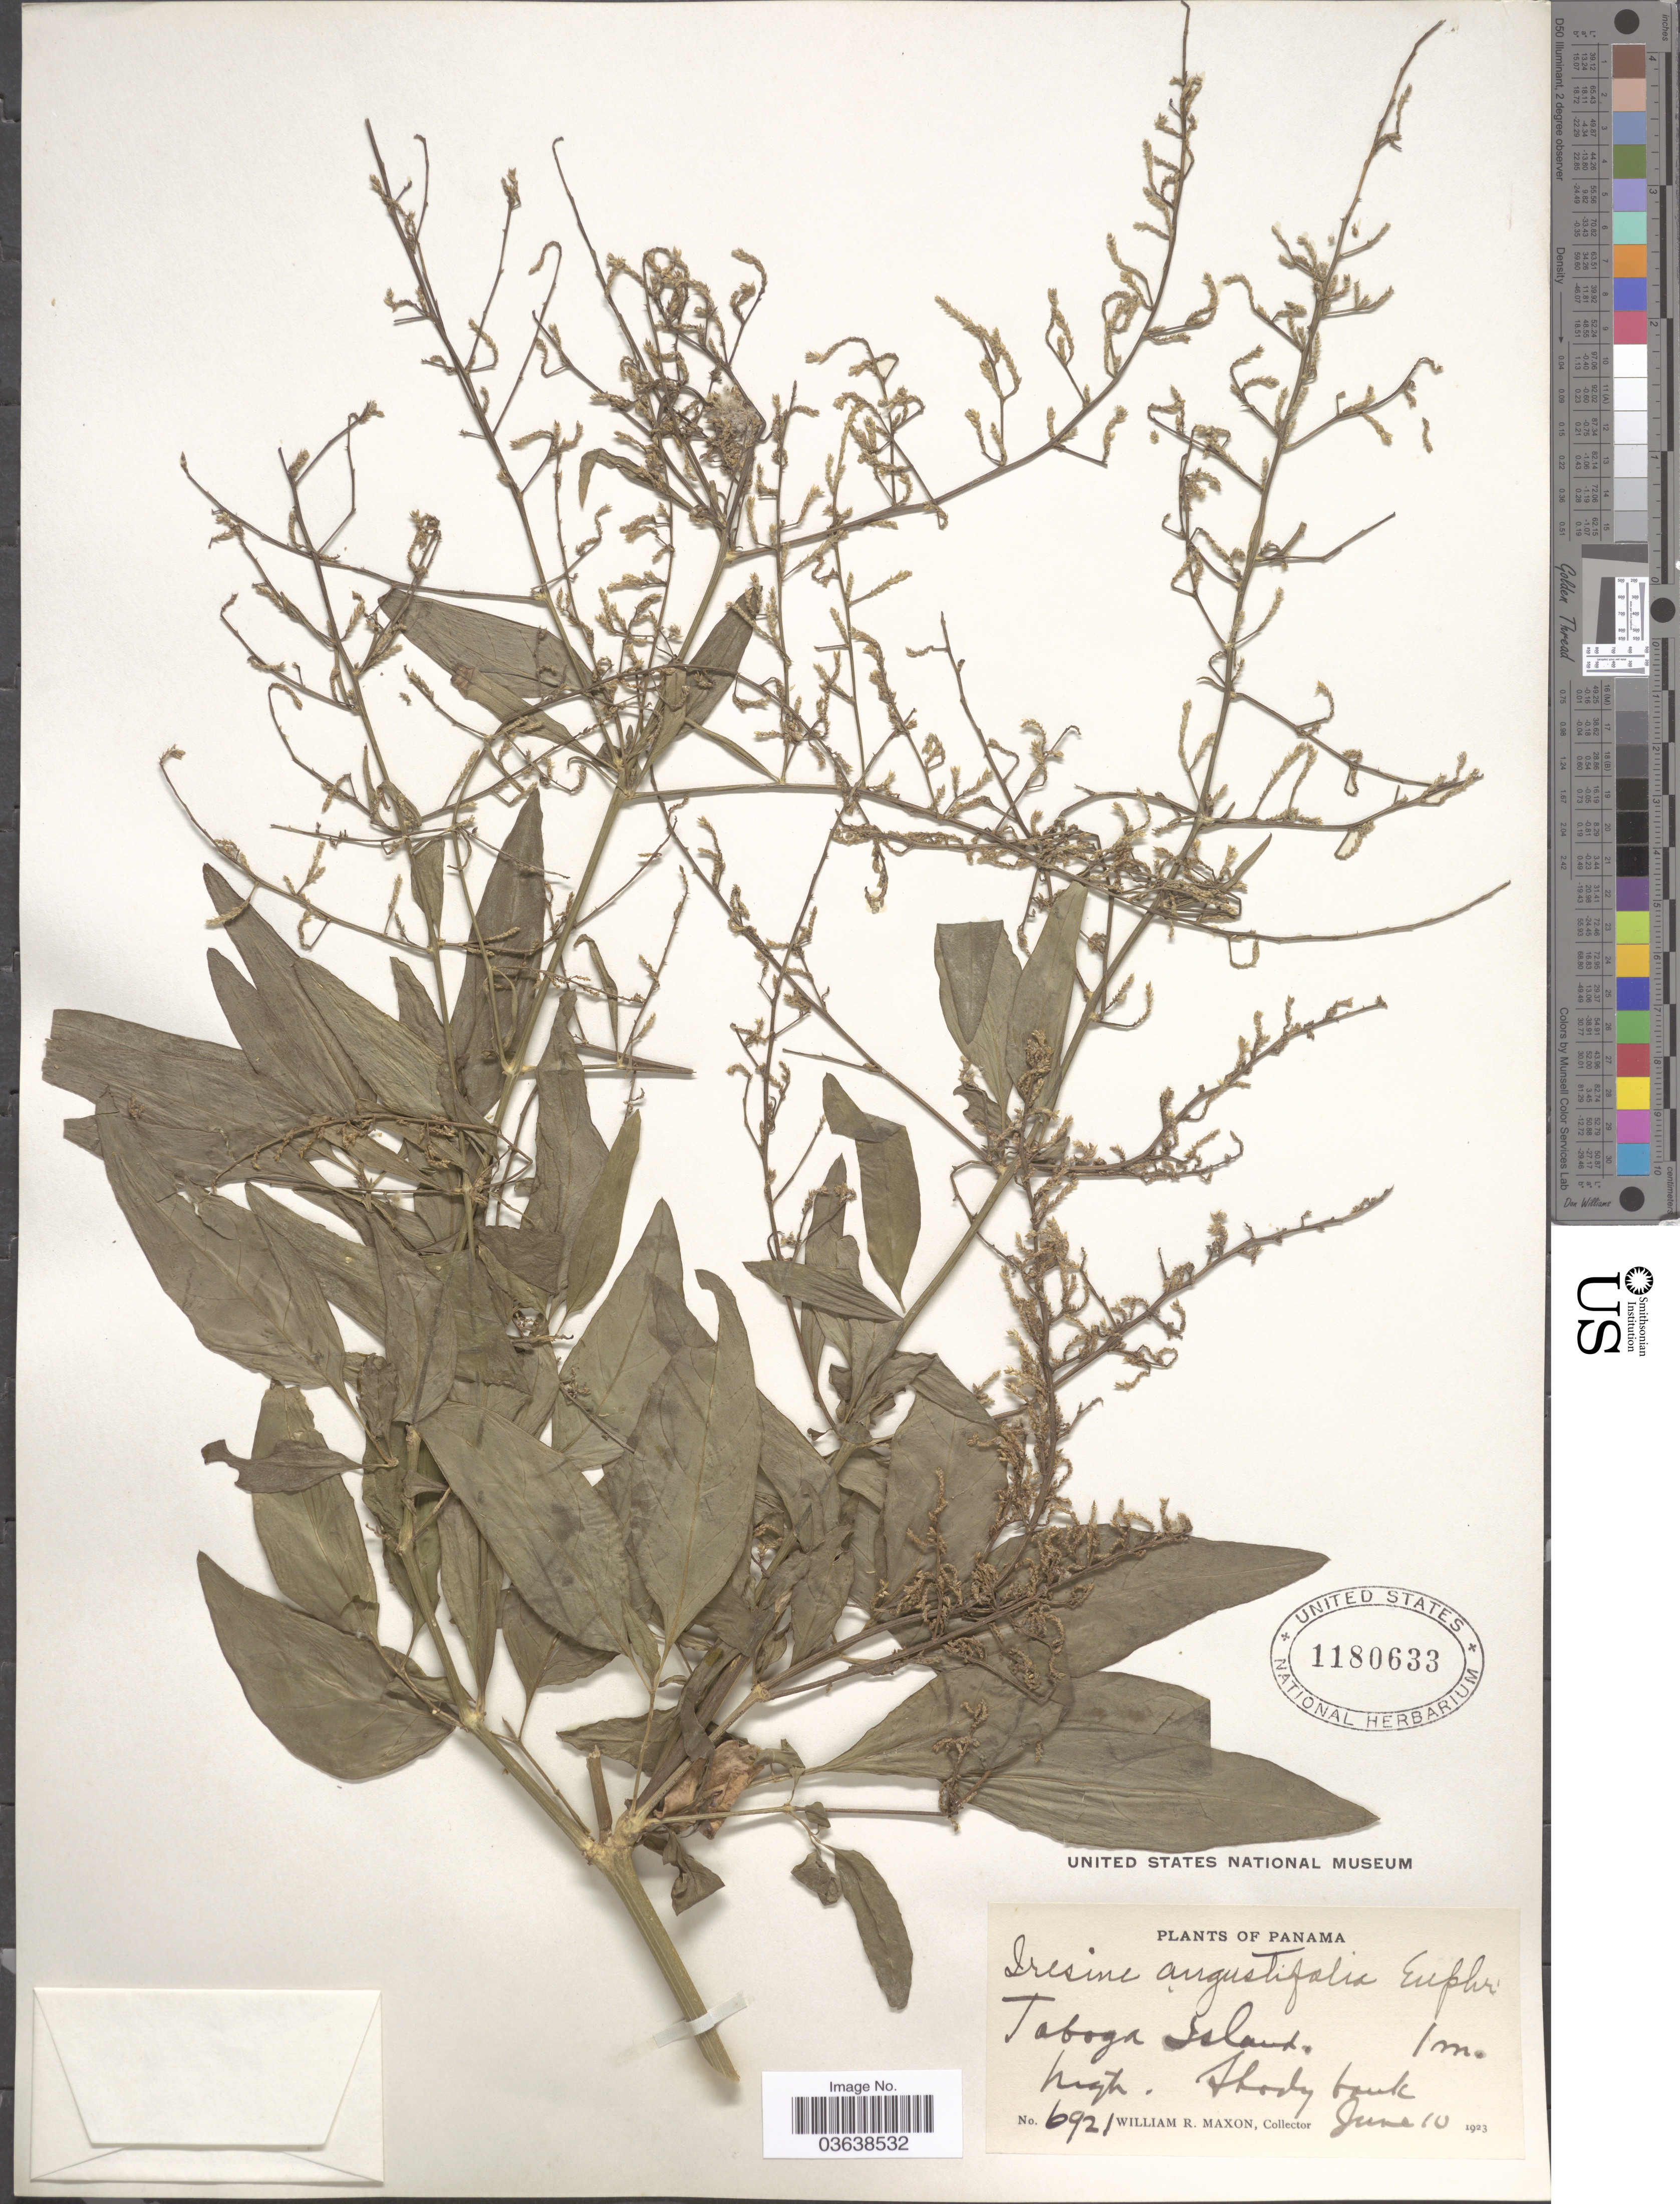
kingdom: Plantae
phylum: Tracheophyta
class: Magnoliopsida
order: Caryophyllales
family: Amaranthaceae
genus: Iresine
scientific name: Iresine angustifolia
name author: Euphrasén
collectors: W. R. Maxon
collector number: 6921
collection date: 1923-06-10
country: Panama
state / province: Panamá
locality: Taboga Island.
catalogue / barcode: US 1180633